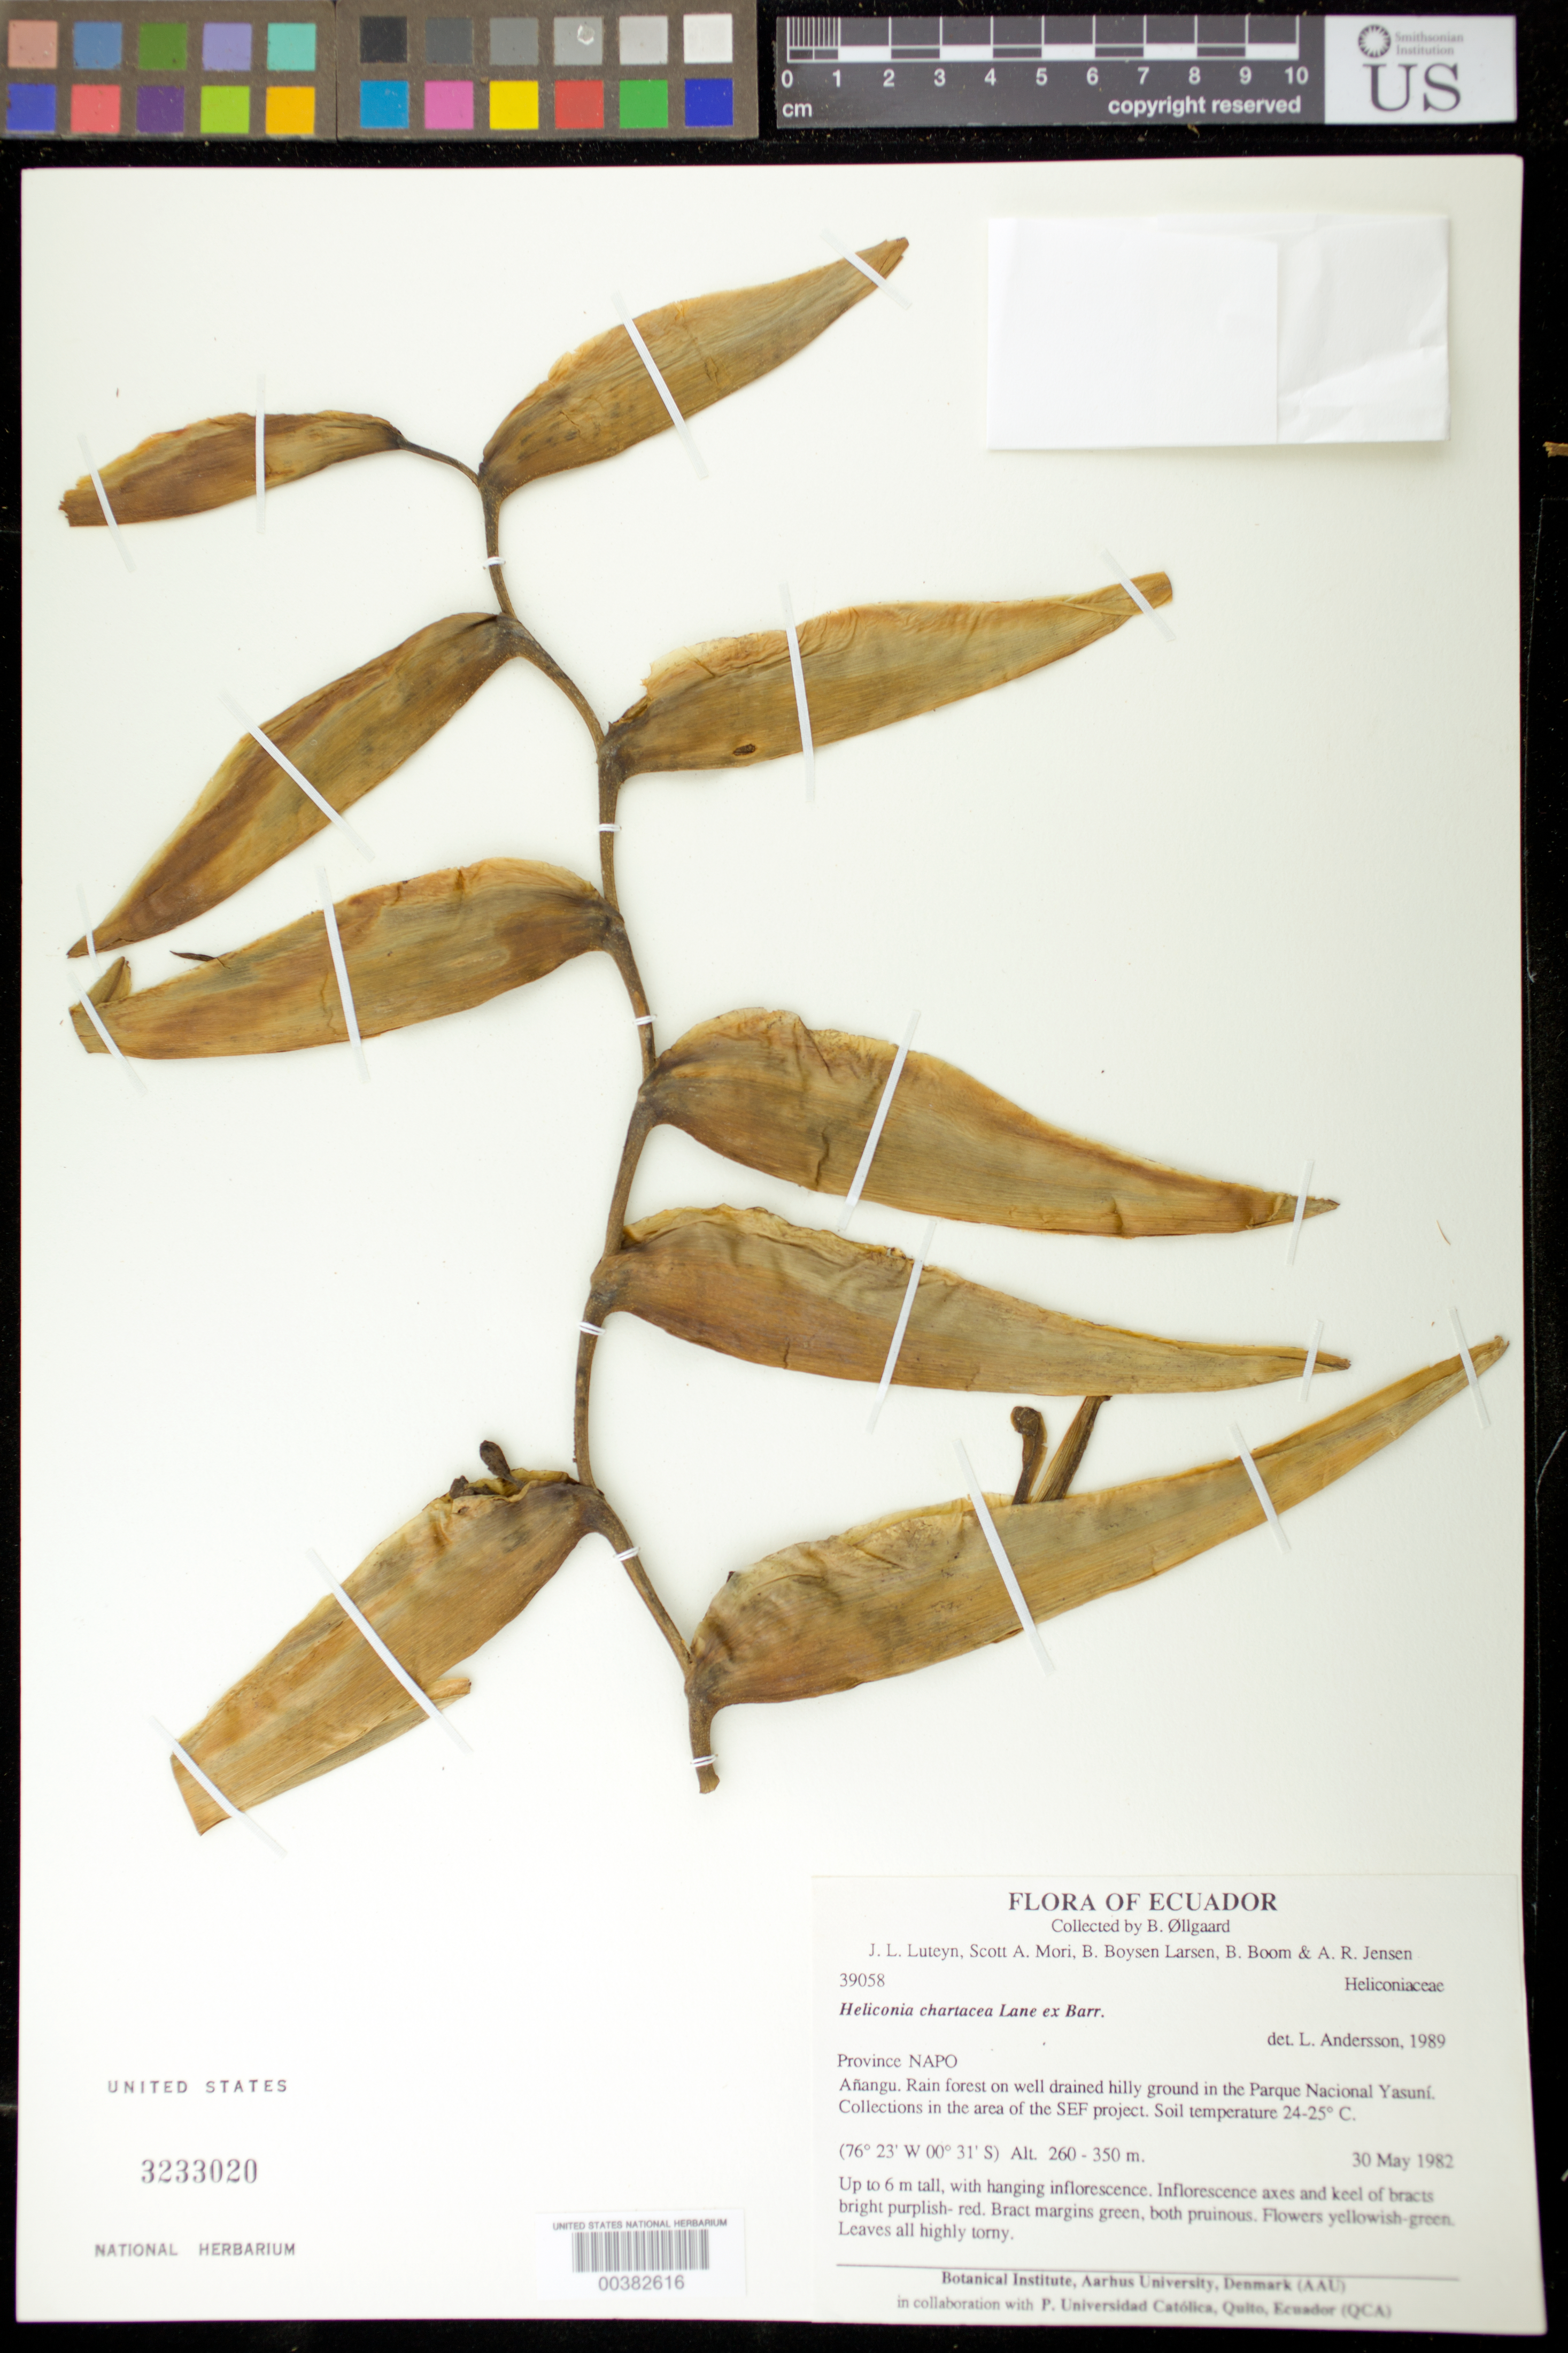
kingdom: Plantae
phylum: Tracheophyta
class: Liliopsida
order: Zingiberales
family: Heliconiaceae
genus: Heliconia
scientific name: Heliconia chartacea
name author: Lane ex Barreiros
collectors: J. L. Luteyn, S. Mori, B. Larsen, B. M. Boom & A. R. Jensen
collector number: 39058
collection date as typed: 30 May 1982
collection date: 1982-05-30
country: Ecuador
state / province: Napo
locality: Anangu; Parque Nacional Yasuni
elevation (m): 260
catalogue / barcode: US 3233020